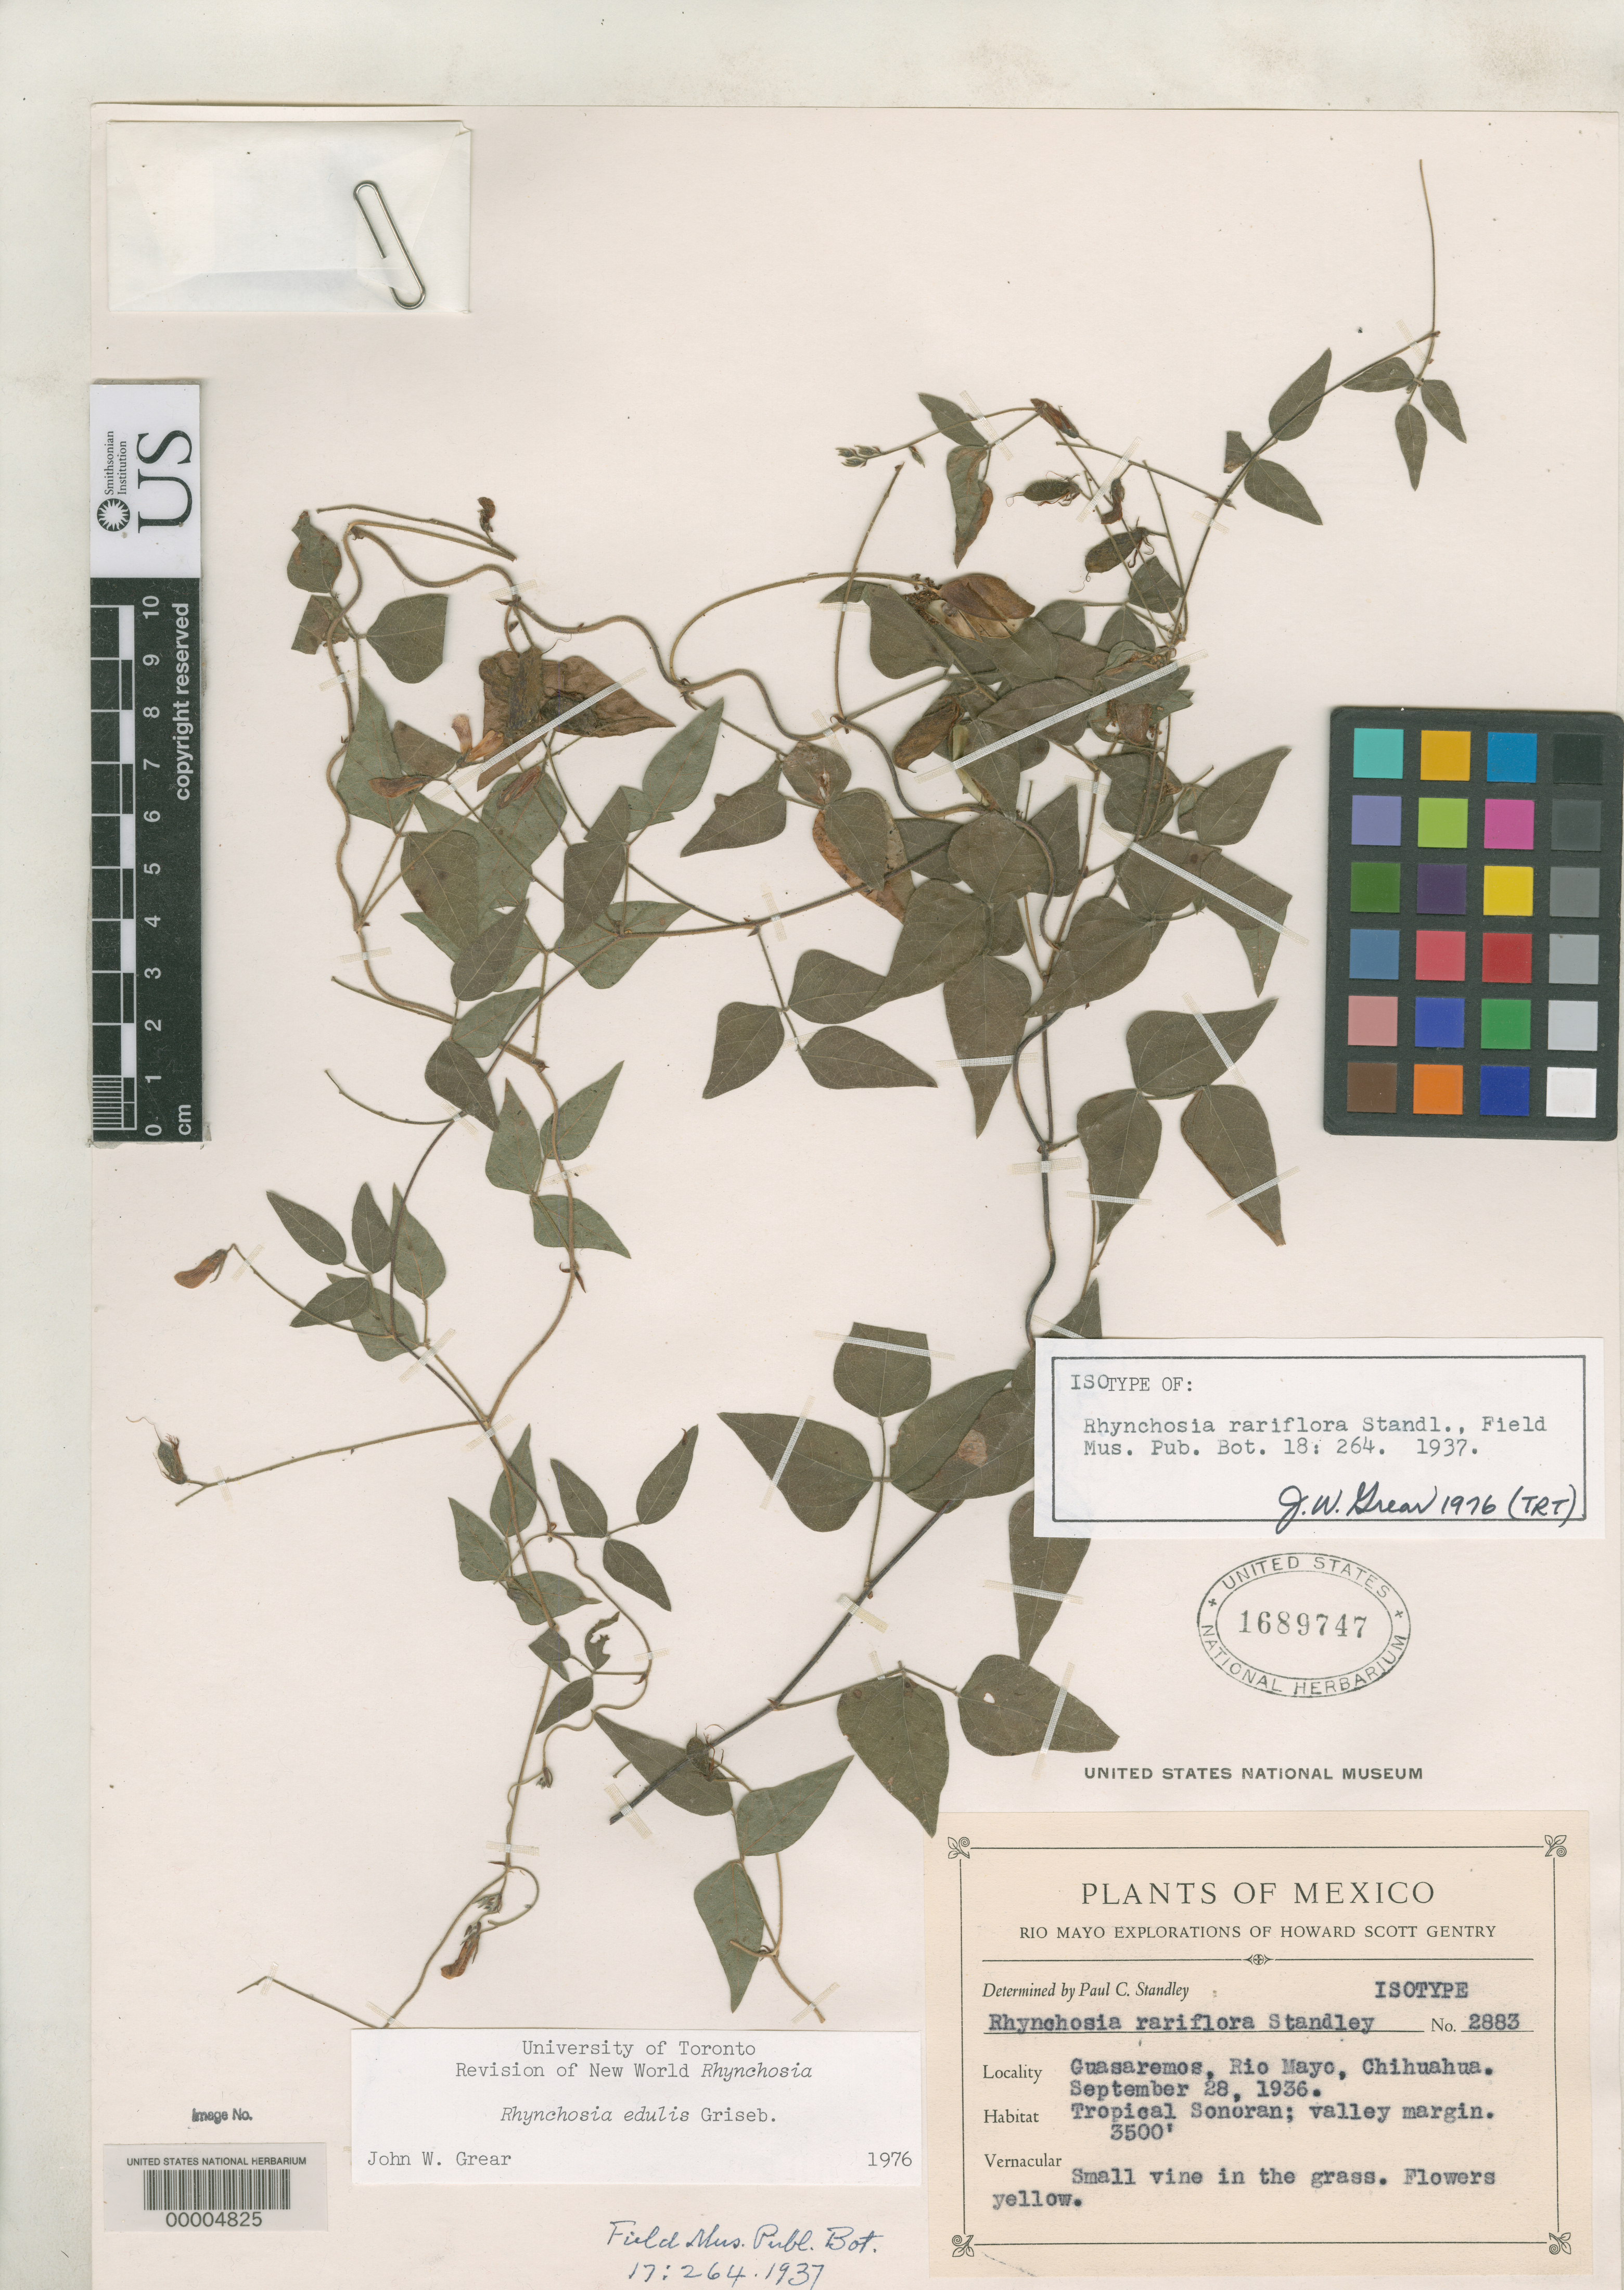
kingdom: Plantae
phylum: Tracheophyta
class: Magnoliopsida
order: Fabales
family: Fabaceae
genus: Rhynchosia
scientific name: Rhynchosia rariflora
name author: Standl.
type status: Isotype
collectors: H. S. Gentry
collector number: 2883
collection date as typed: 28 Sep 1936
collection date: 1936-09-28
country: Mexico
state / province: Chihuahua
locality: Guasaremos, Rio Mayo.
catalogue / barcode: US 1689747